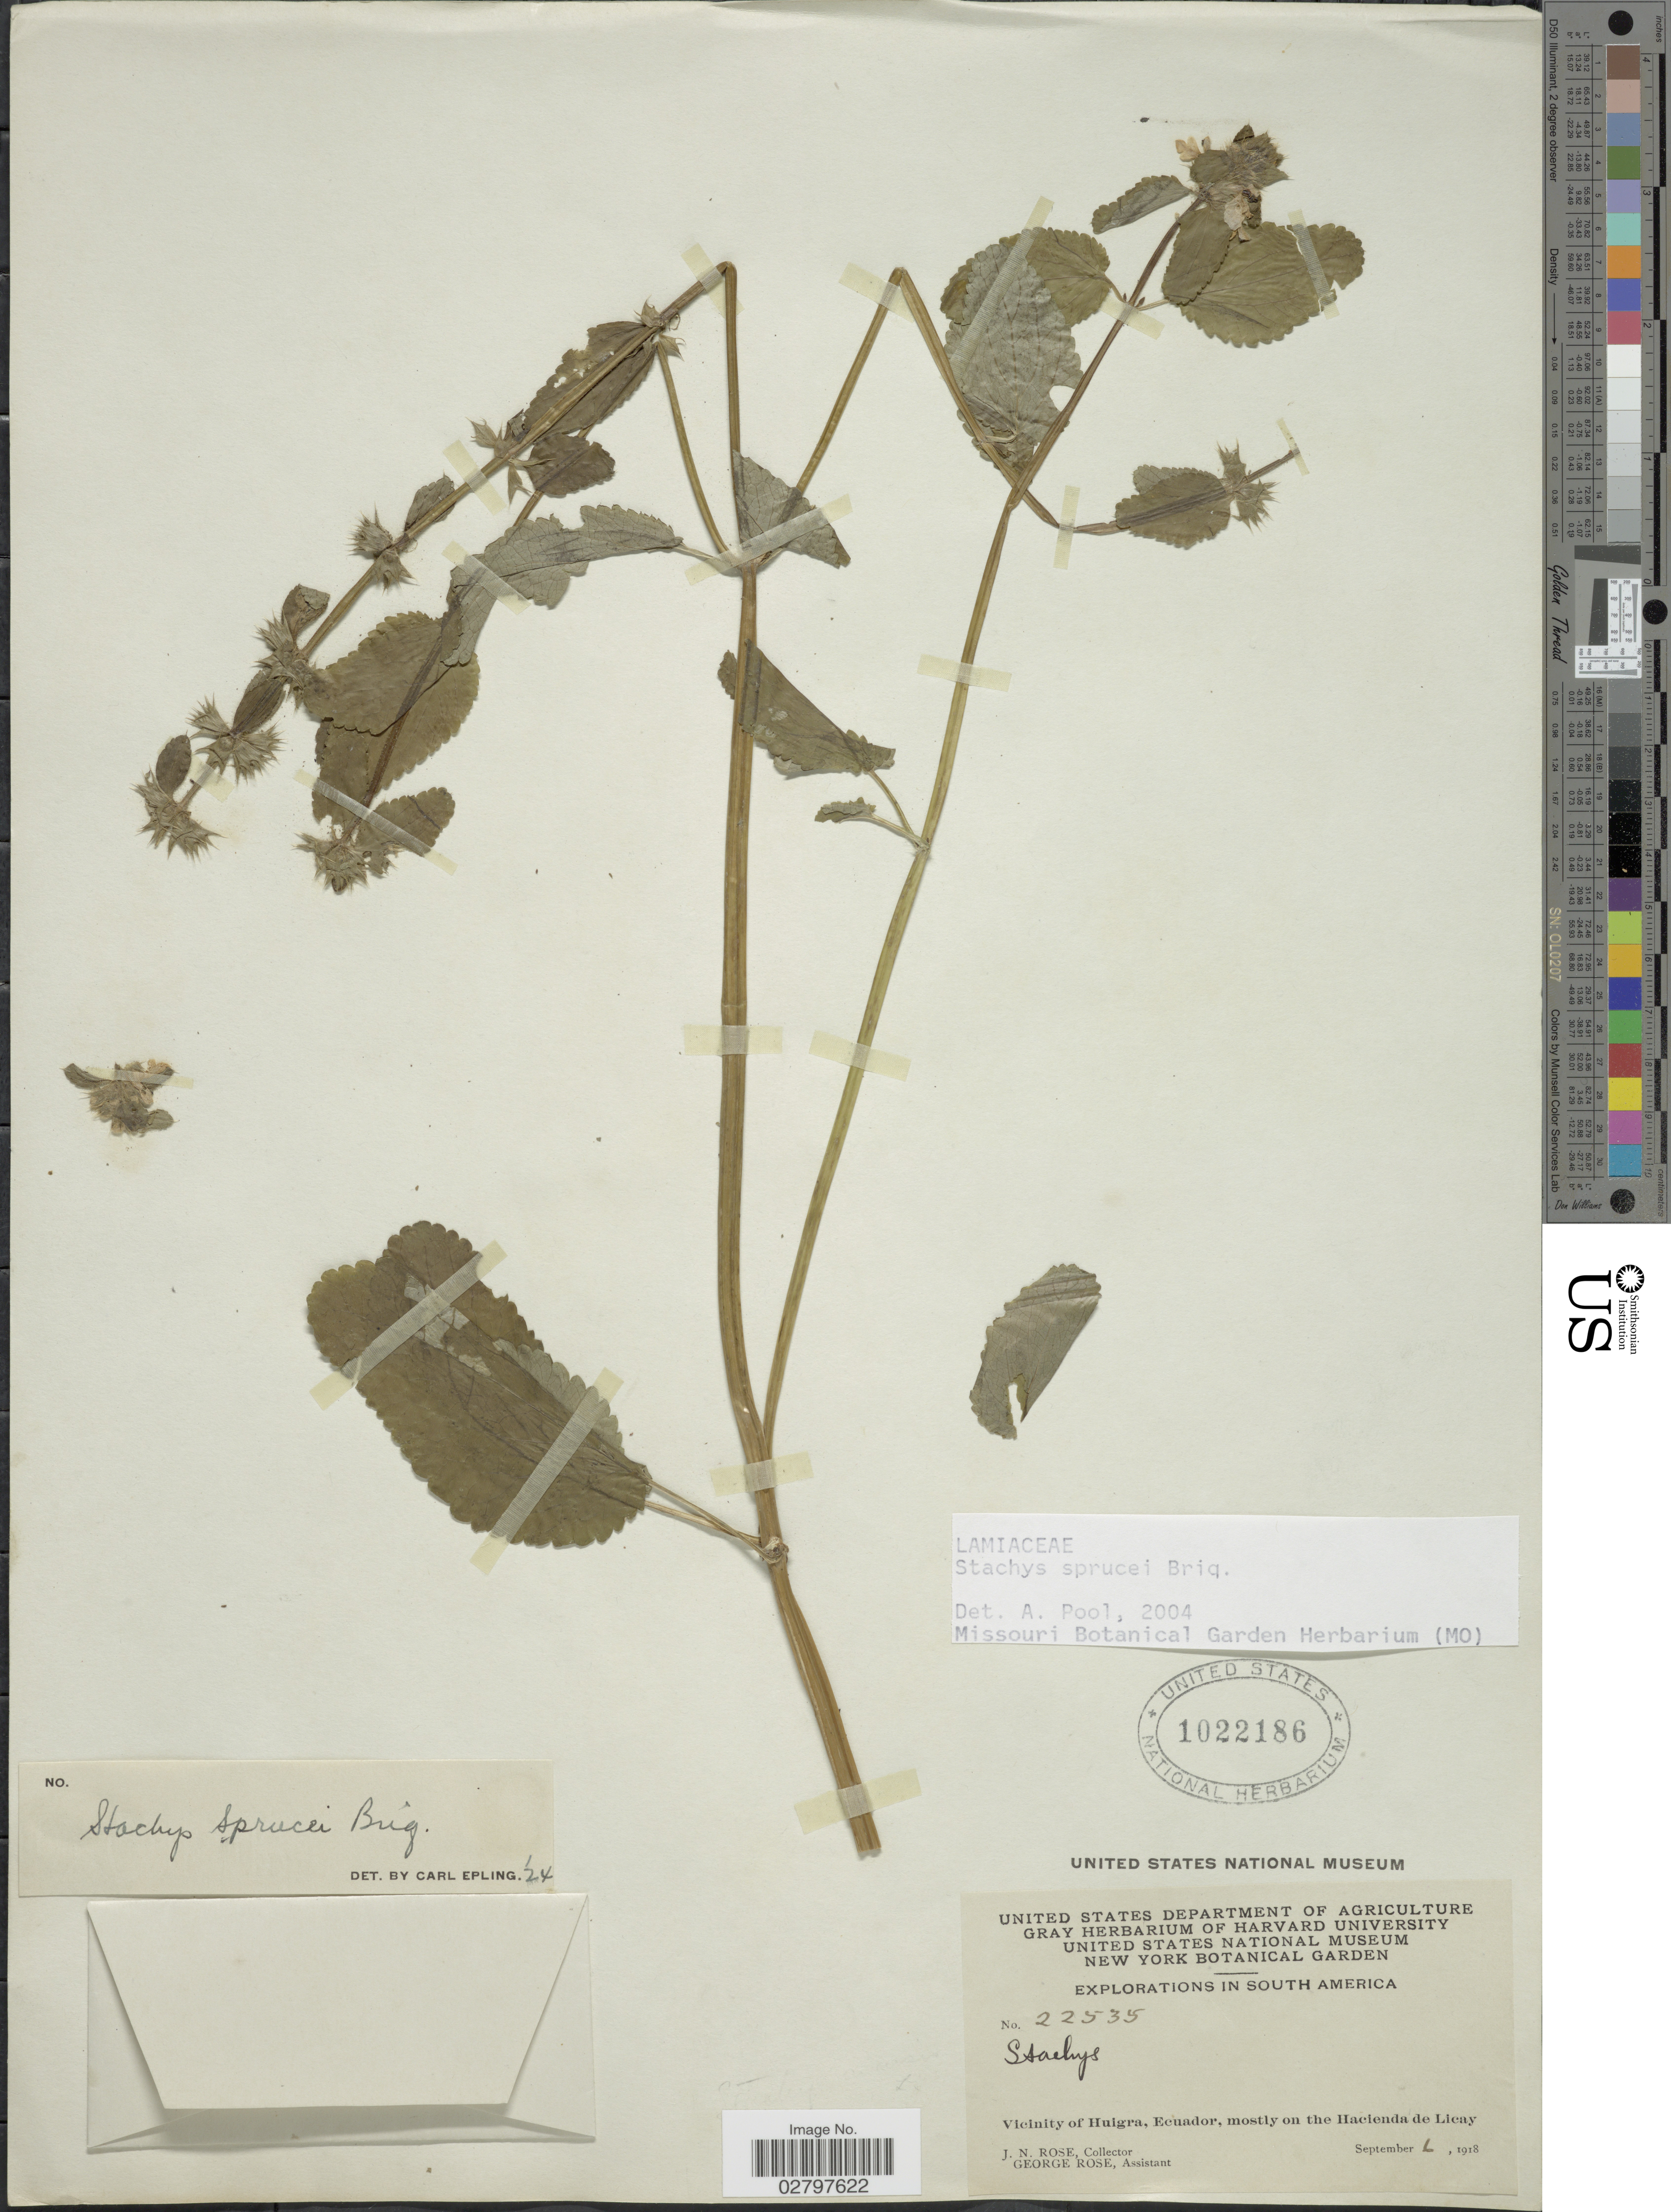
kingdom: Plantae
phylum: Tracheophyta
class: Magnoliopsida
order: Lamiales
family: Lamiaceae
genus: Stachys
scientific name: Stachys sprucei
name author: Briq.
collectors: J. N. Rose & G. Rose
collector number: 22535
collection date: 1918-09-06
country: Ecuador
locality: Vicinity of Huigra, mostly on the Hacienda de Licay.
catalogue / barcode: US 1022186